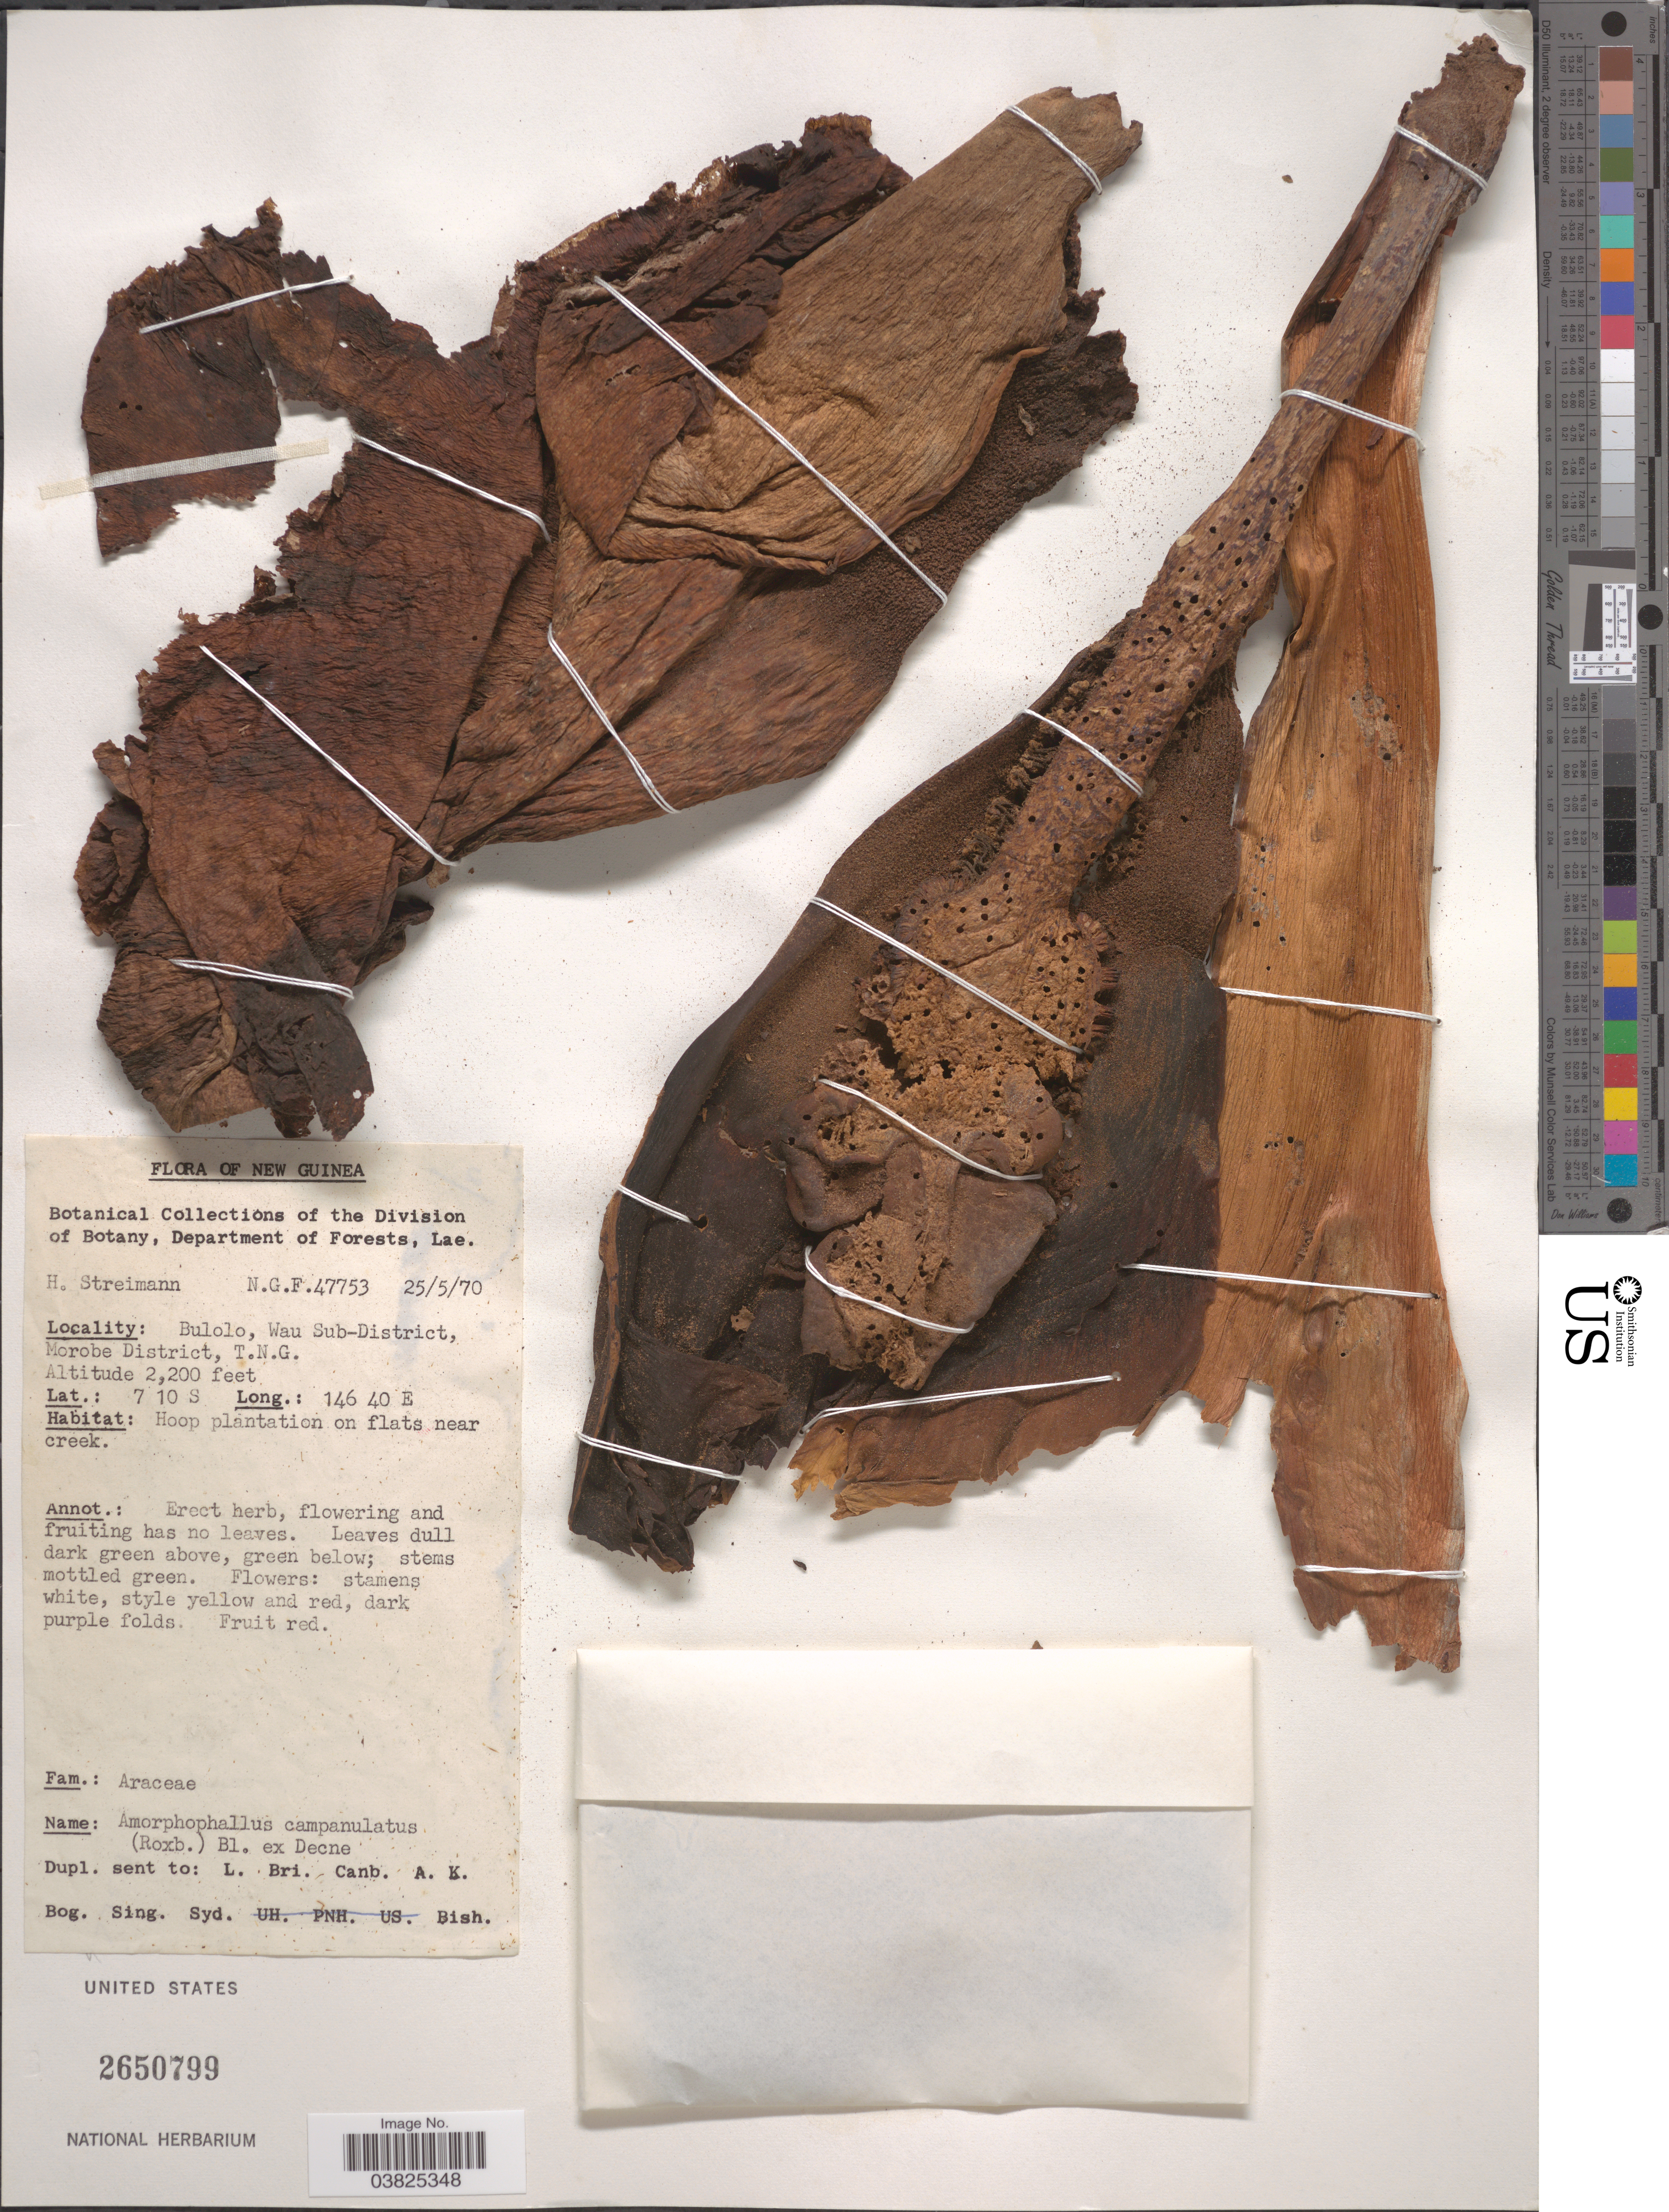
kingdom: Plantae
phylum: Tracheophyta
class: Liliopsida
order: Alismatales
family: Araceae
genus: Amorphophallus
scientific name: Amorphophallus campanulatus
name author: Blume ex Decne.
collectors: H. Streimann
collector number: NGF 47753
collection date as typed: Transcribed d/m/y: 25/5/70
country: Papua New Guinea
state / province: Morobe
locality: New Guinea. Bulolo, Wau Sub-District, Morobe District, T.N.G.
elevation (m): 671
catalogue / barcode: US 2650799